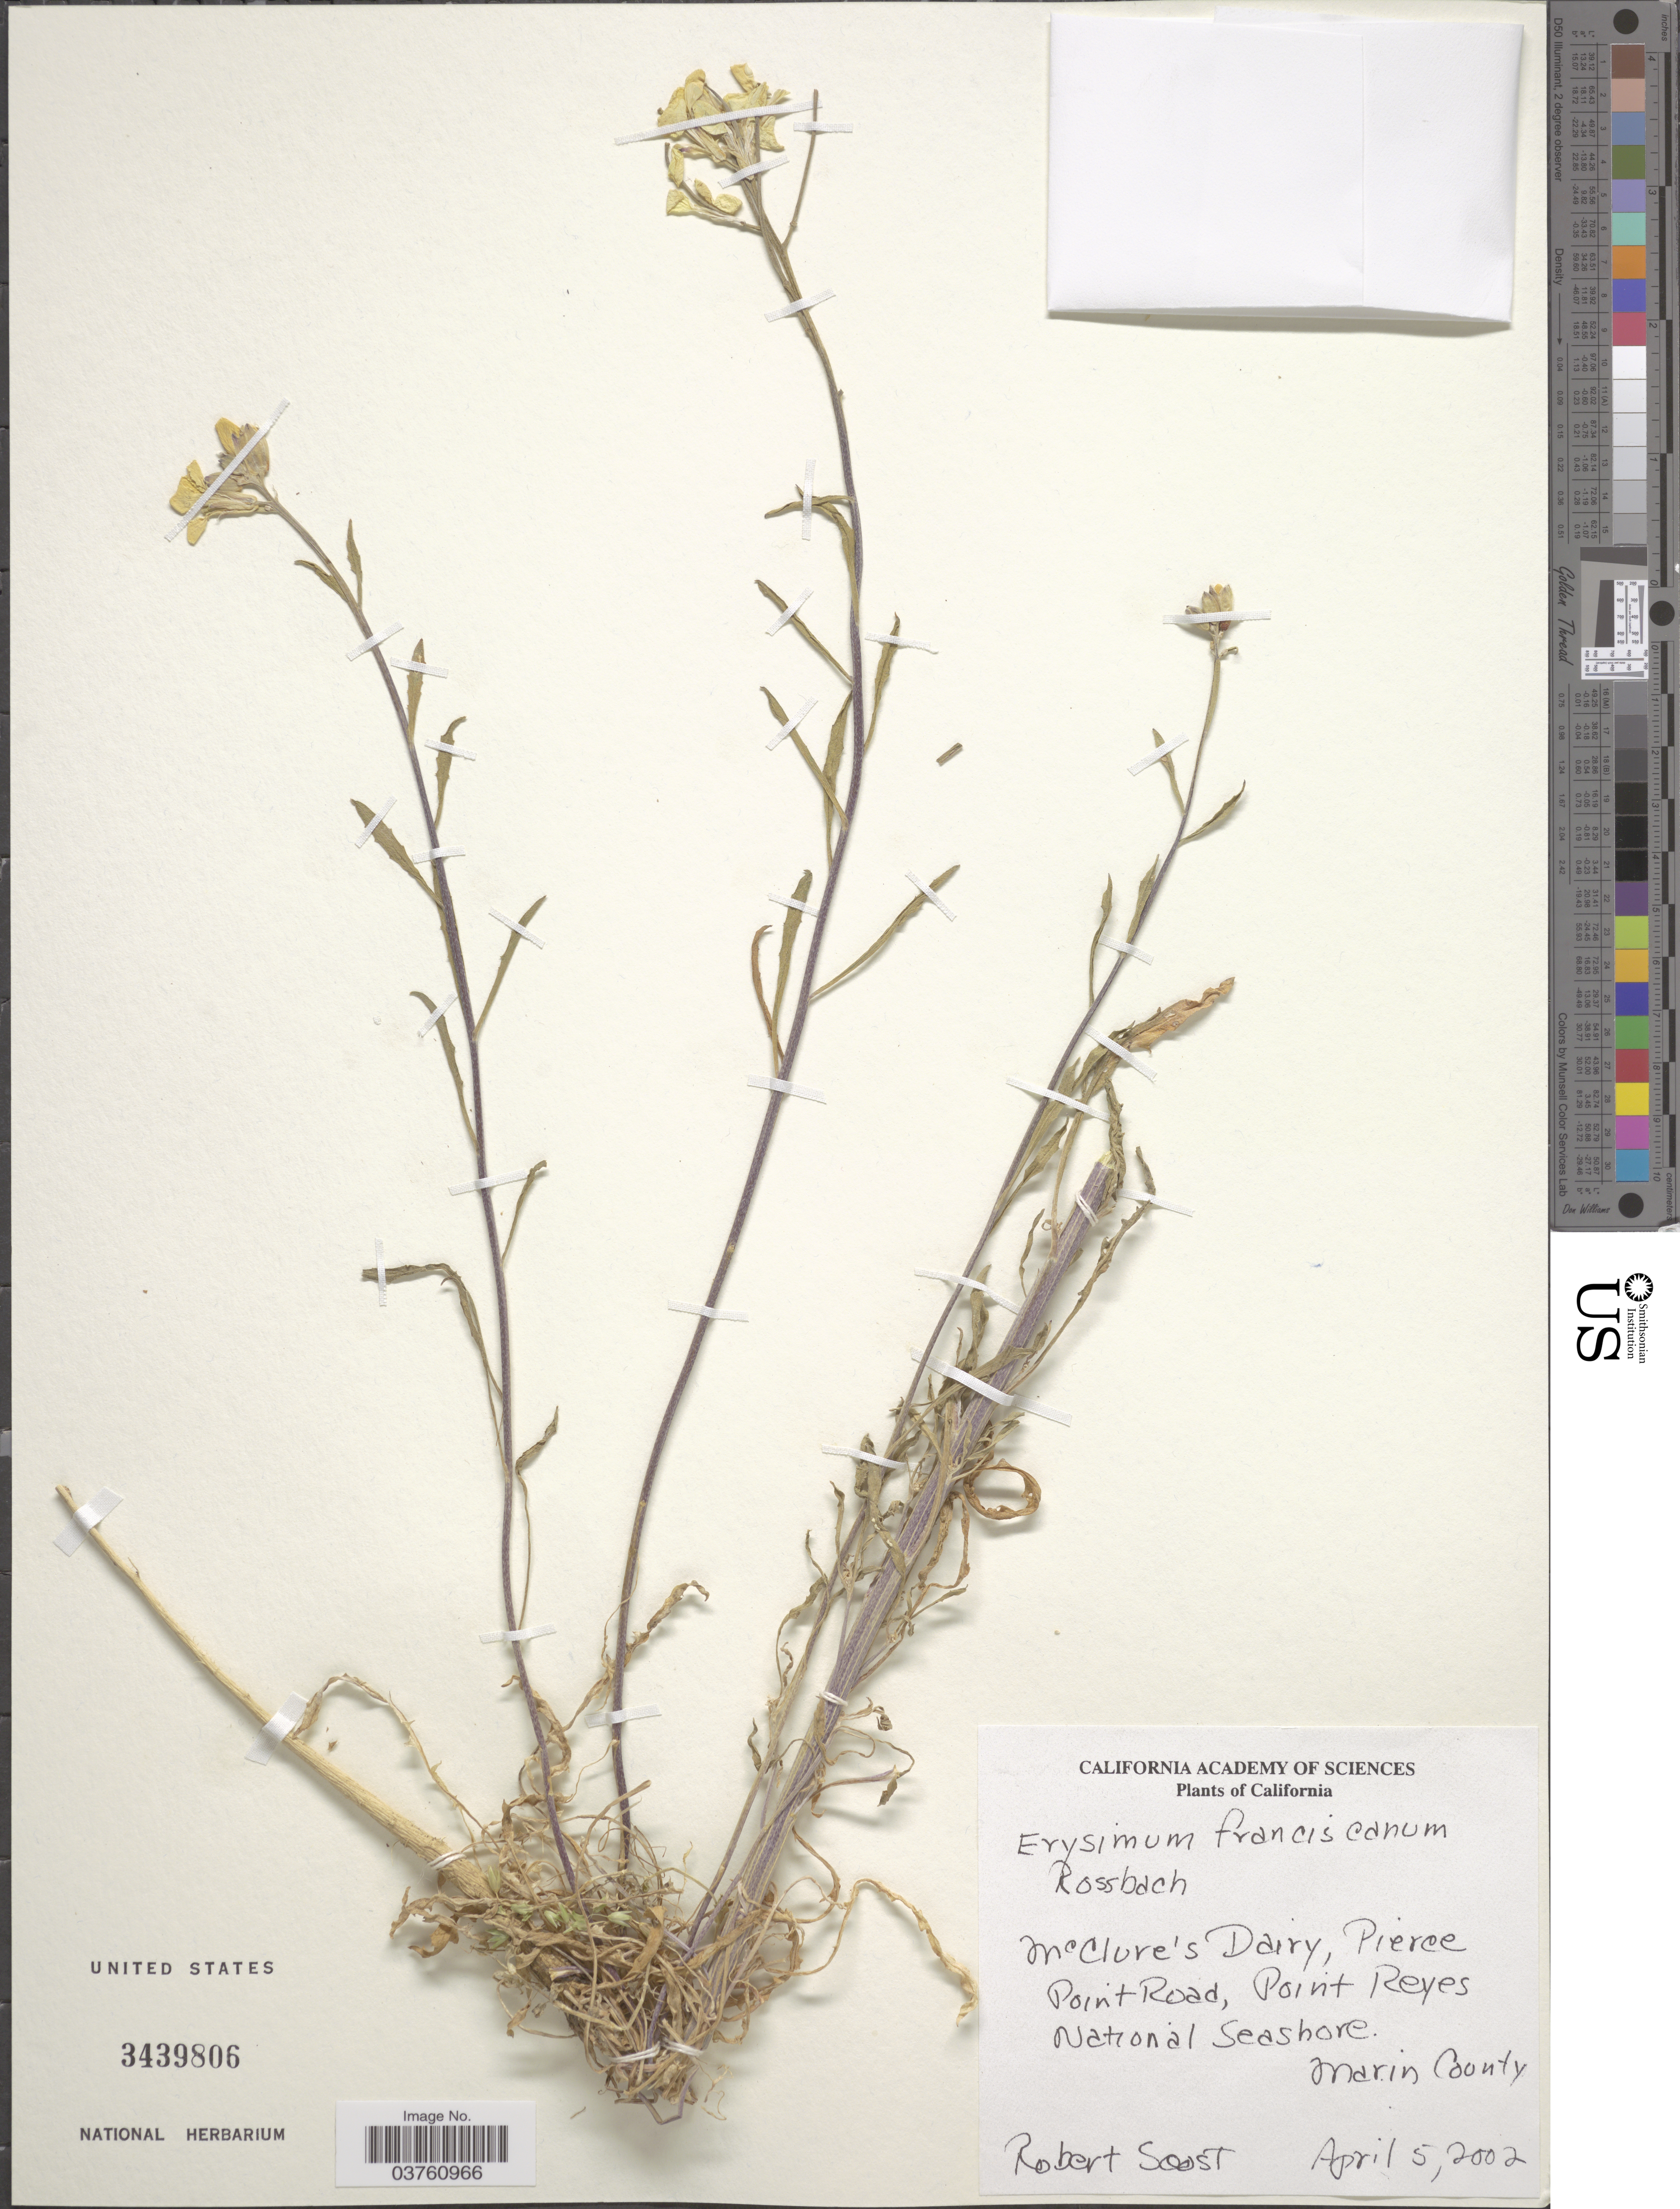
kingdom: Plantae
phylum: Tracheophyta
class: Magnoliopsida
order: Brassicales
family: Brassicaceae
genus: Erysimum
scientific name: Erysimum franciscanum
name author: Rossbach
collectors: R. Soost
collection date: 2002-04-05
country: United States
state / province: California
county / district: Marin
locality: McClore's Dairy, Pierce Point Road, Point Reyes National Seashore, Marin County.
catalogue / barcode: US 3439806